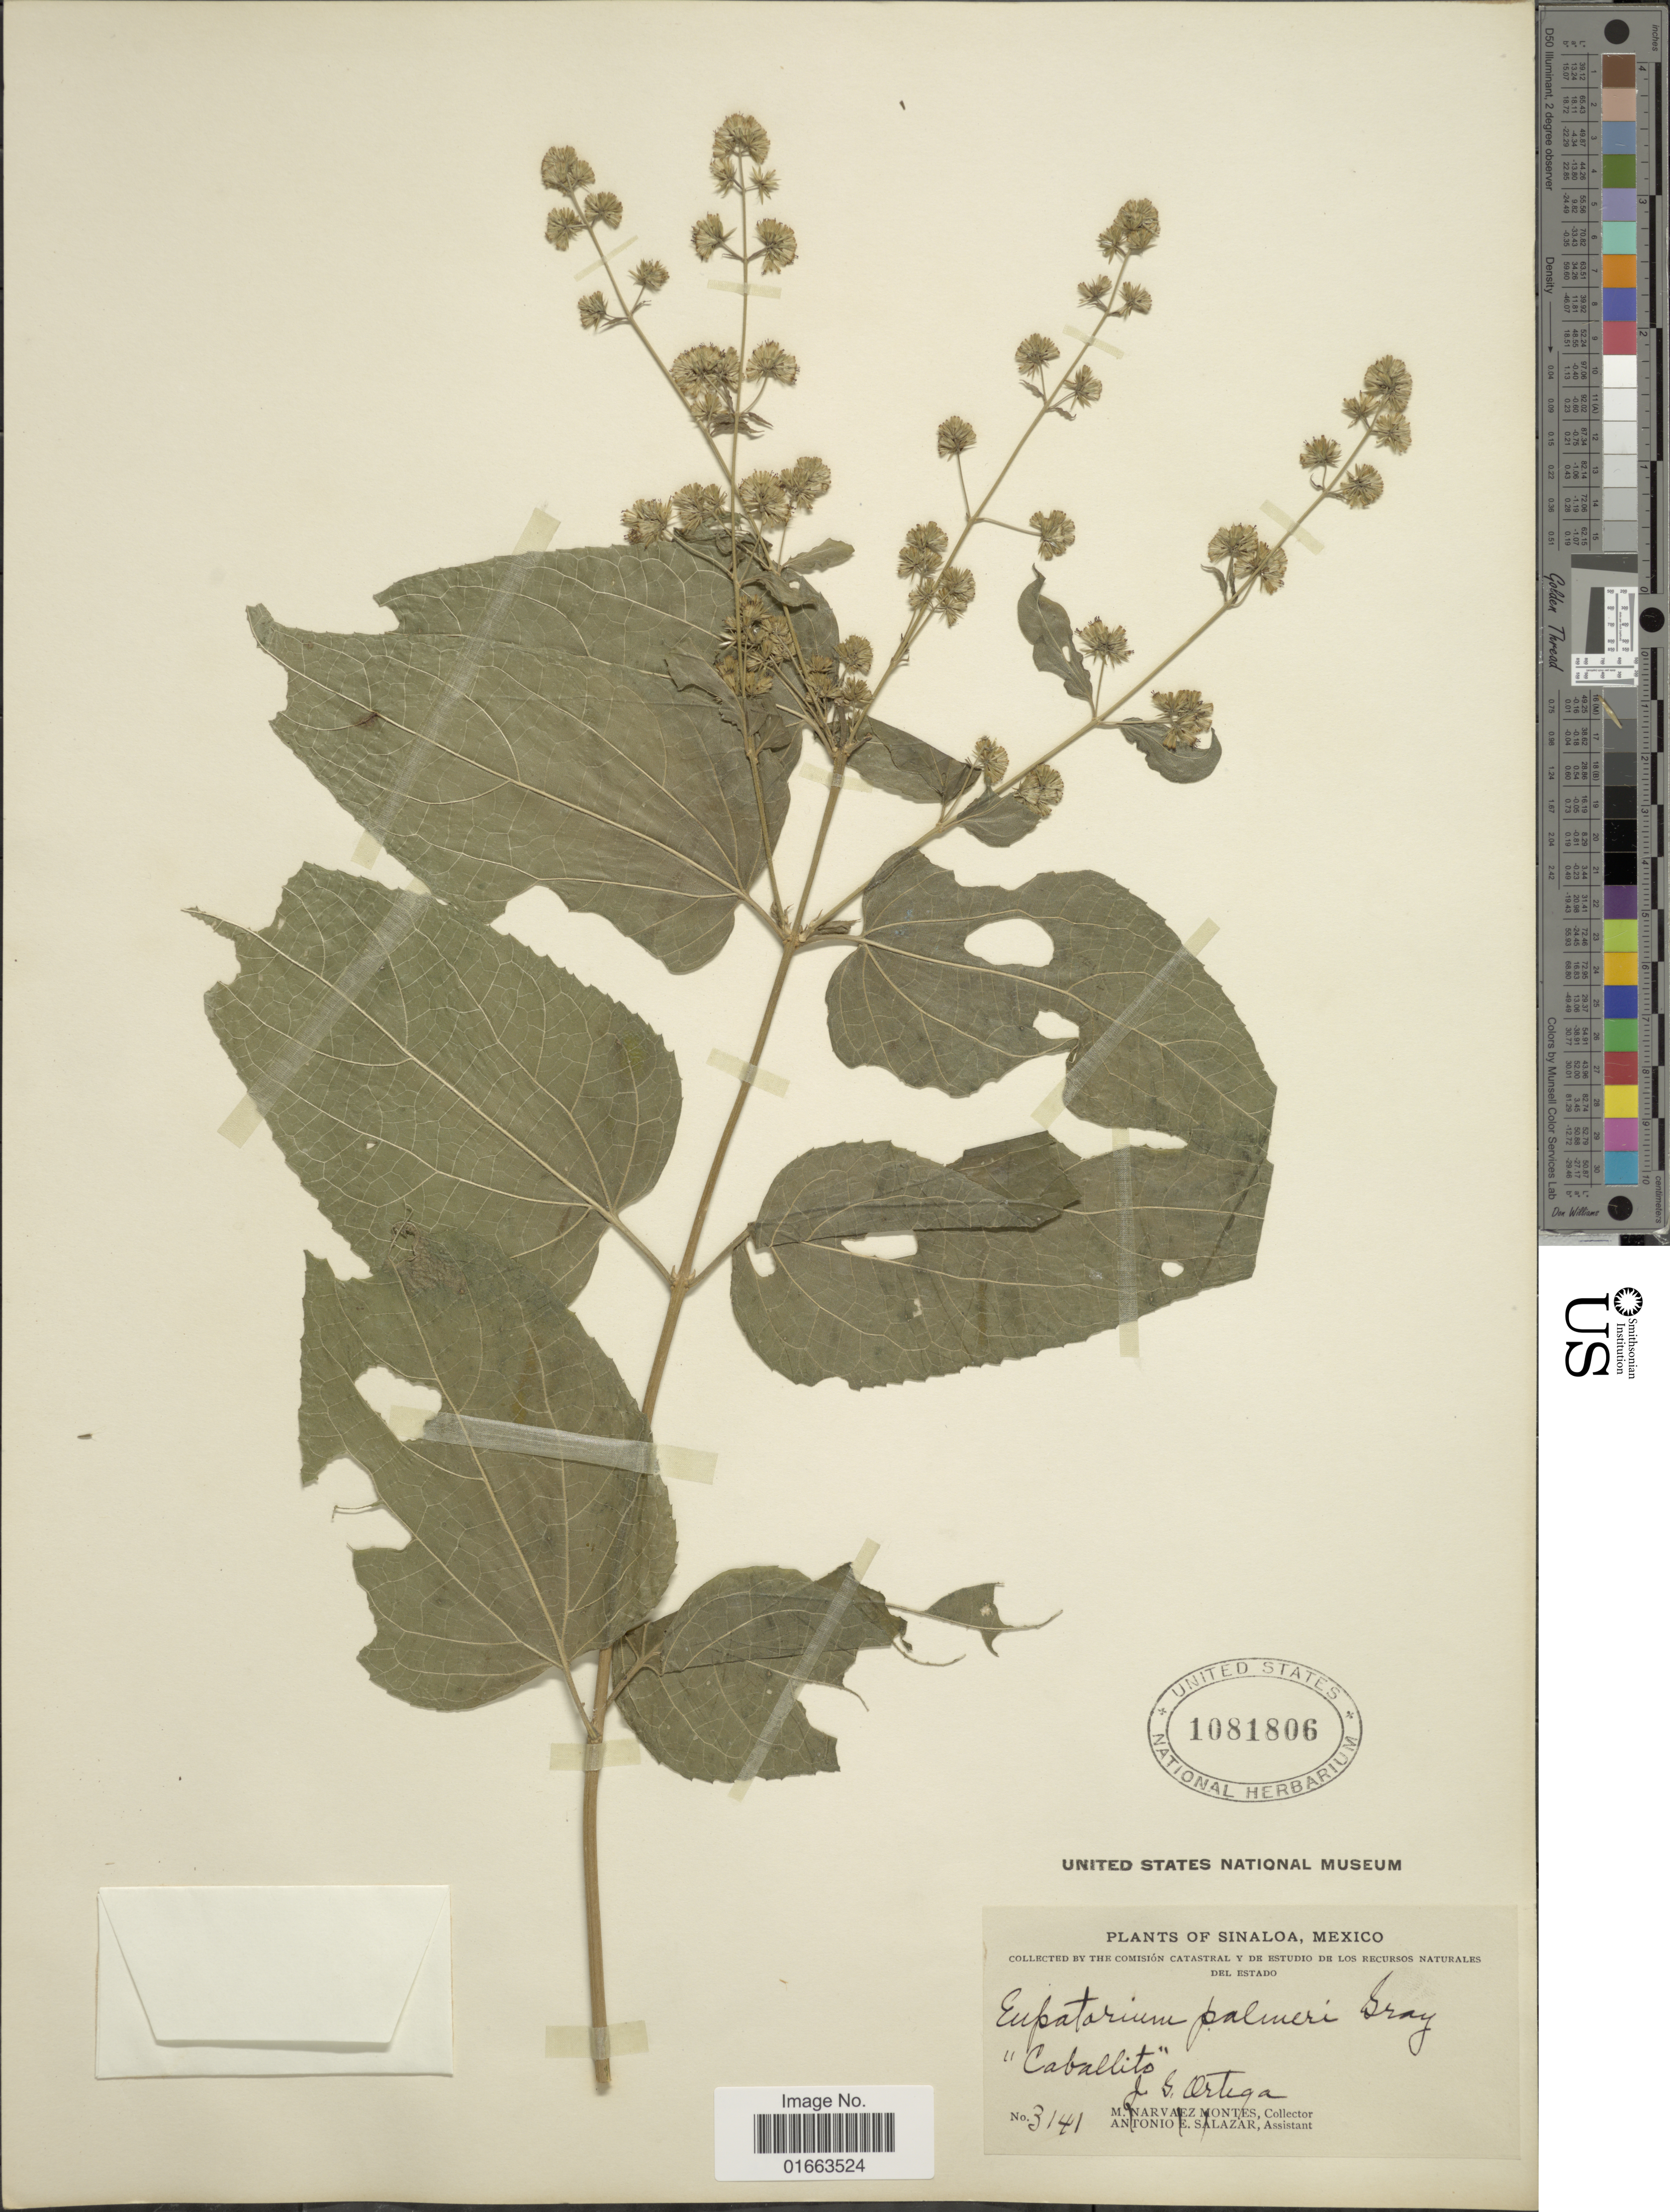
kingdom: Plantae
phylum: Tracheophyta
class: Magnoliopsida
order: Asterales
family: Asteraceae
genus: Koanophyllon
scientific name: Koanophyllon palmeri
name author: (A. Gray) R.M. King & H. Rob.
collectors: J. S. Ortega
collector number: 3141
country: Mexico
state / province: Sinaloa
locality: Caballito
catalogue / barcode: US 1081806